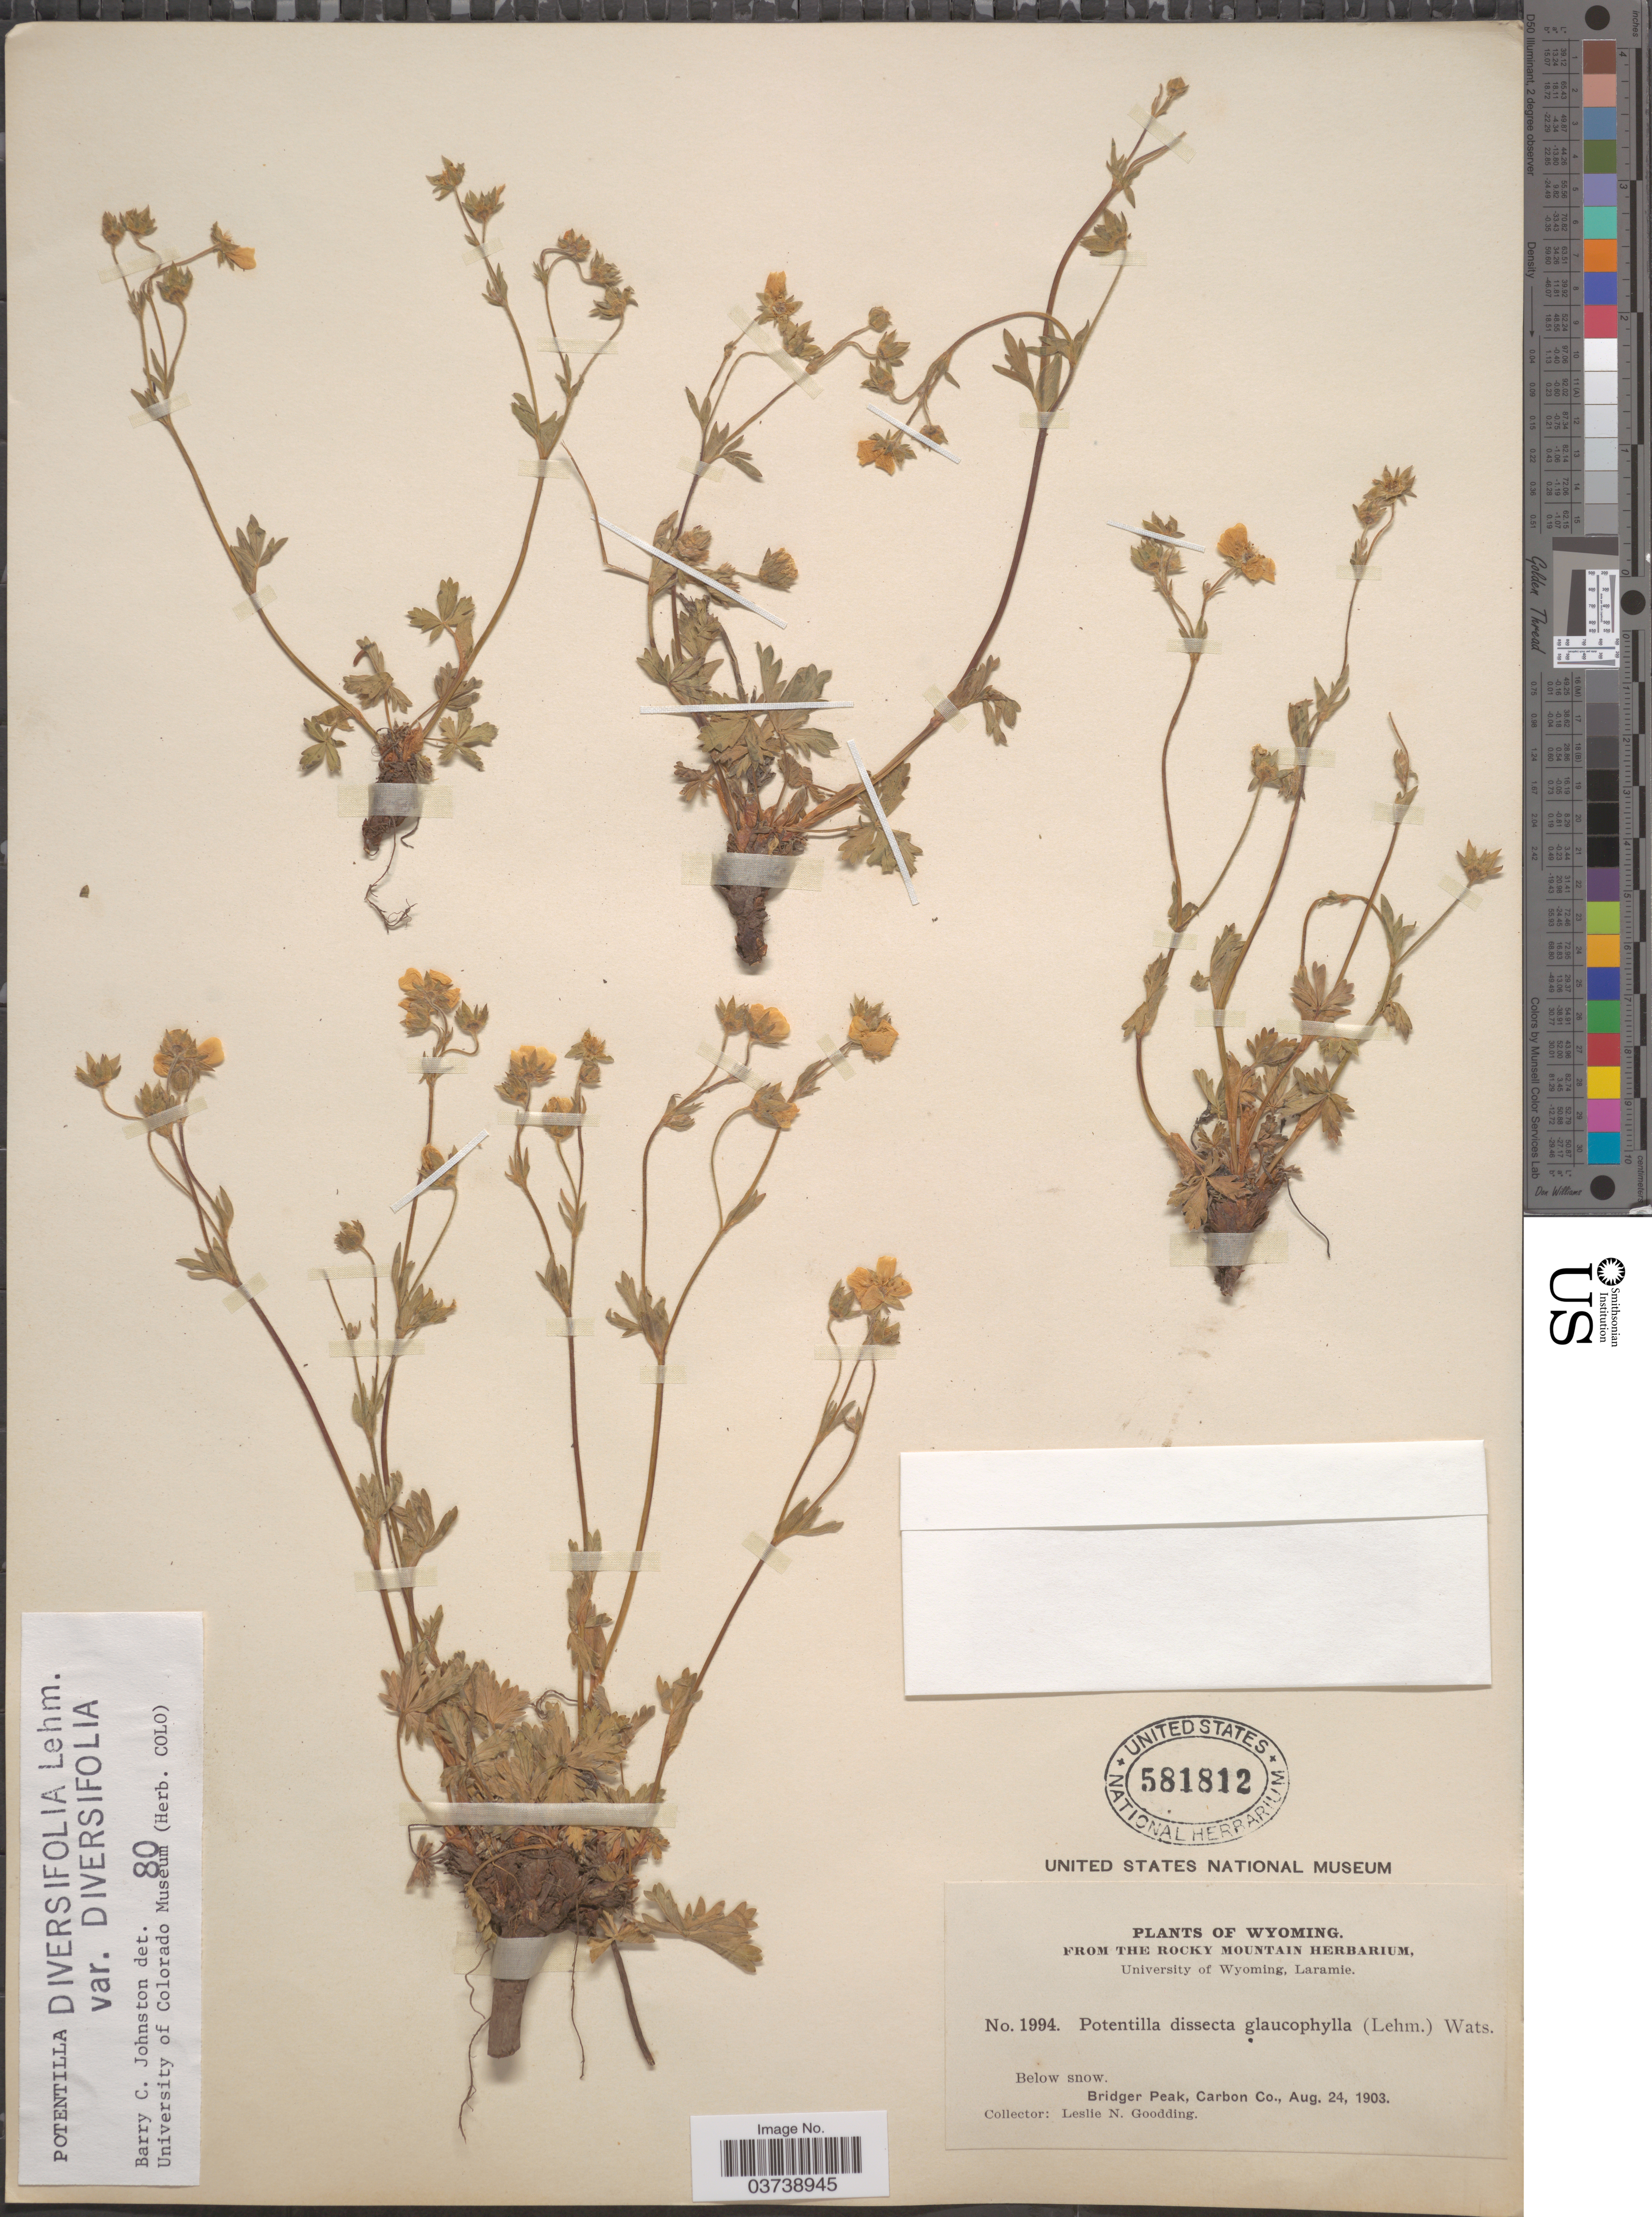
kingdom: Plantae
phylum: Tracheophyta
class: Magnoliopsida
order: Rosales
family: Rosaceae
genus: Potentilla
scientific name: Potentilla diversifolia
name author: Lehm.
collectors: L. N. Goodding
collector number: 1994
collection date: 1903-08-24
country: United States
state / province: Wyoming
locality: Bridger Peak, Carbon Co.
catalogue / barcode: US 581812